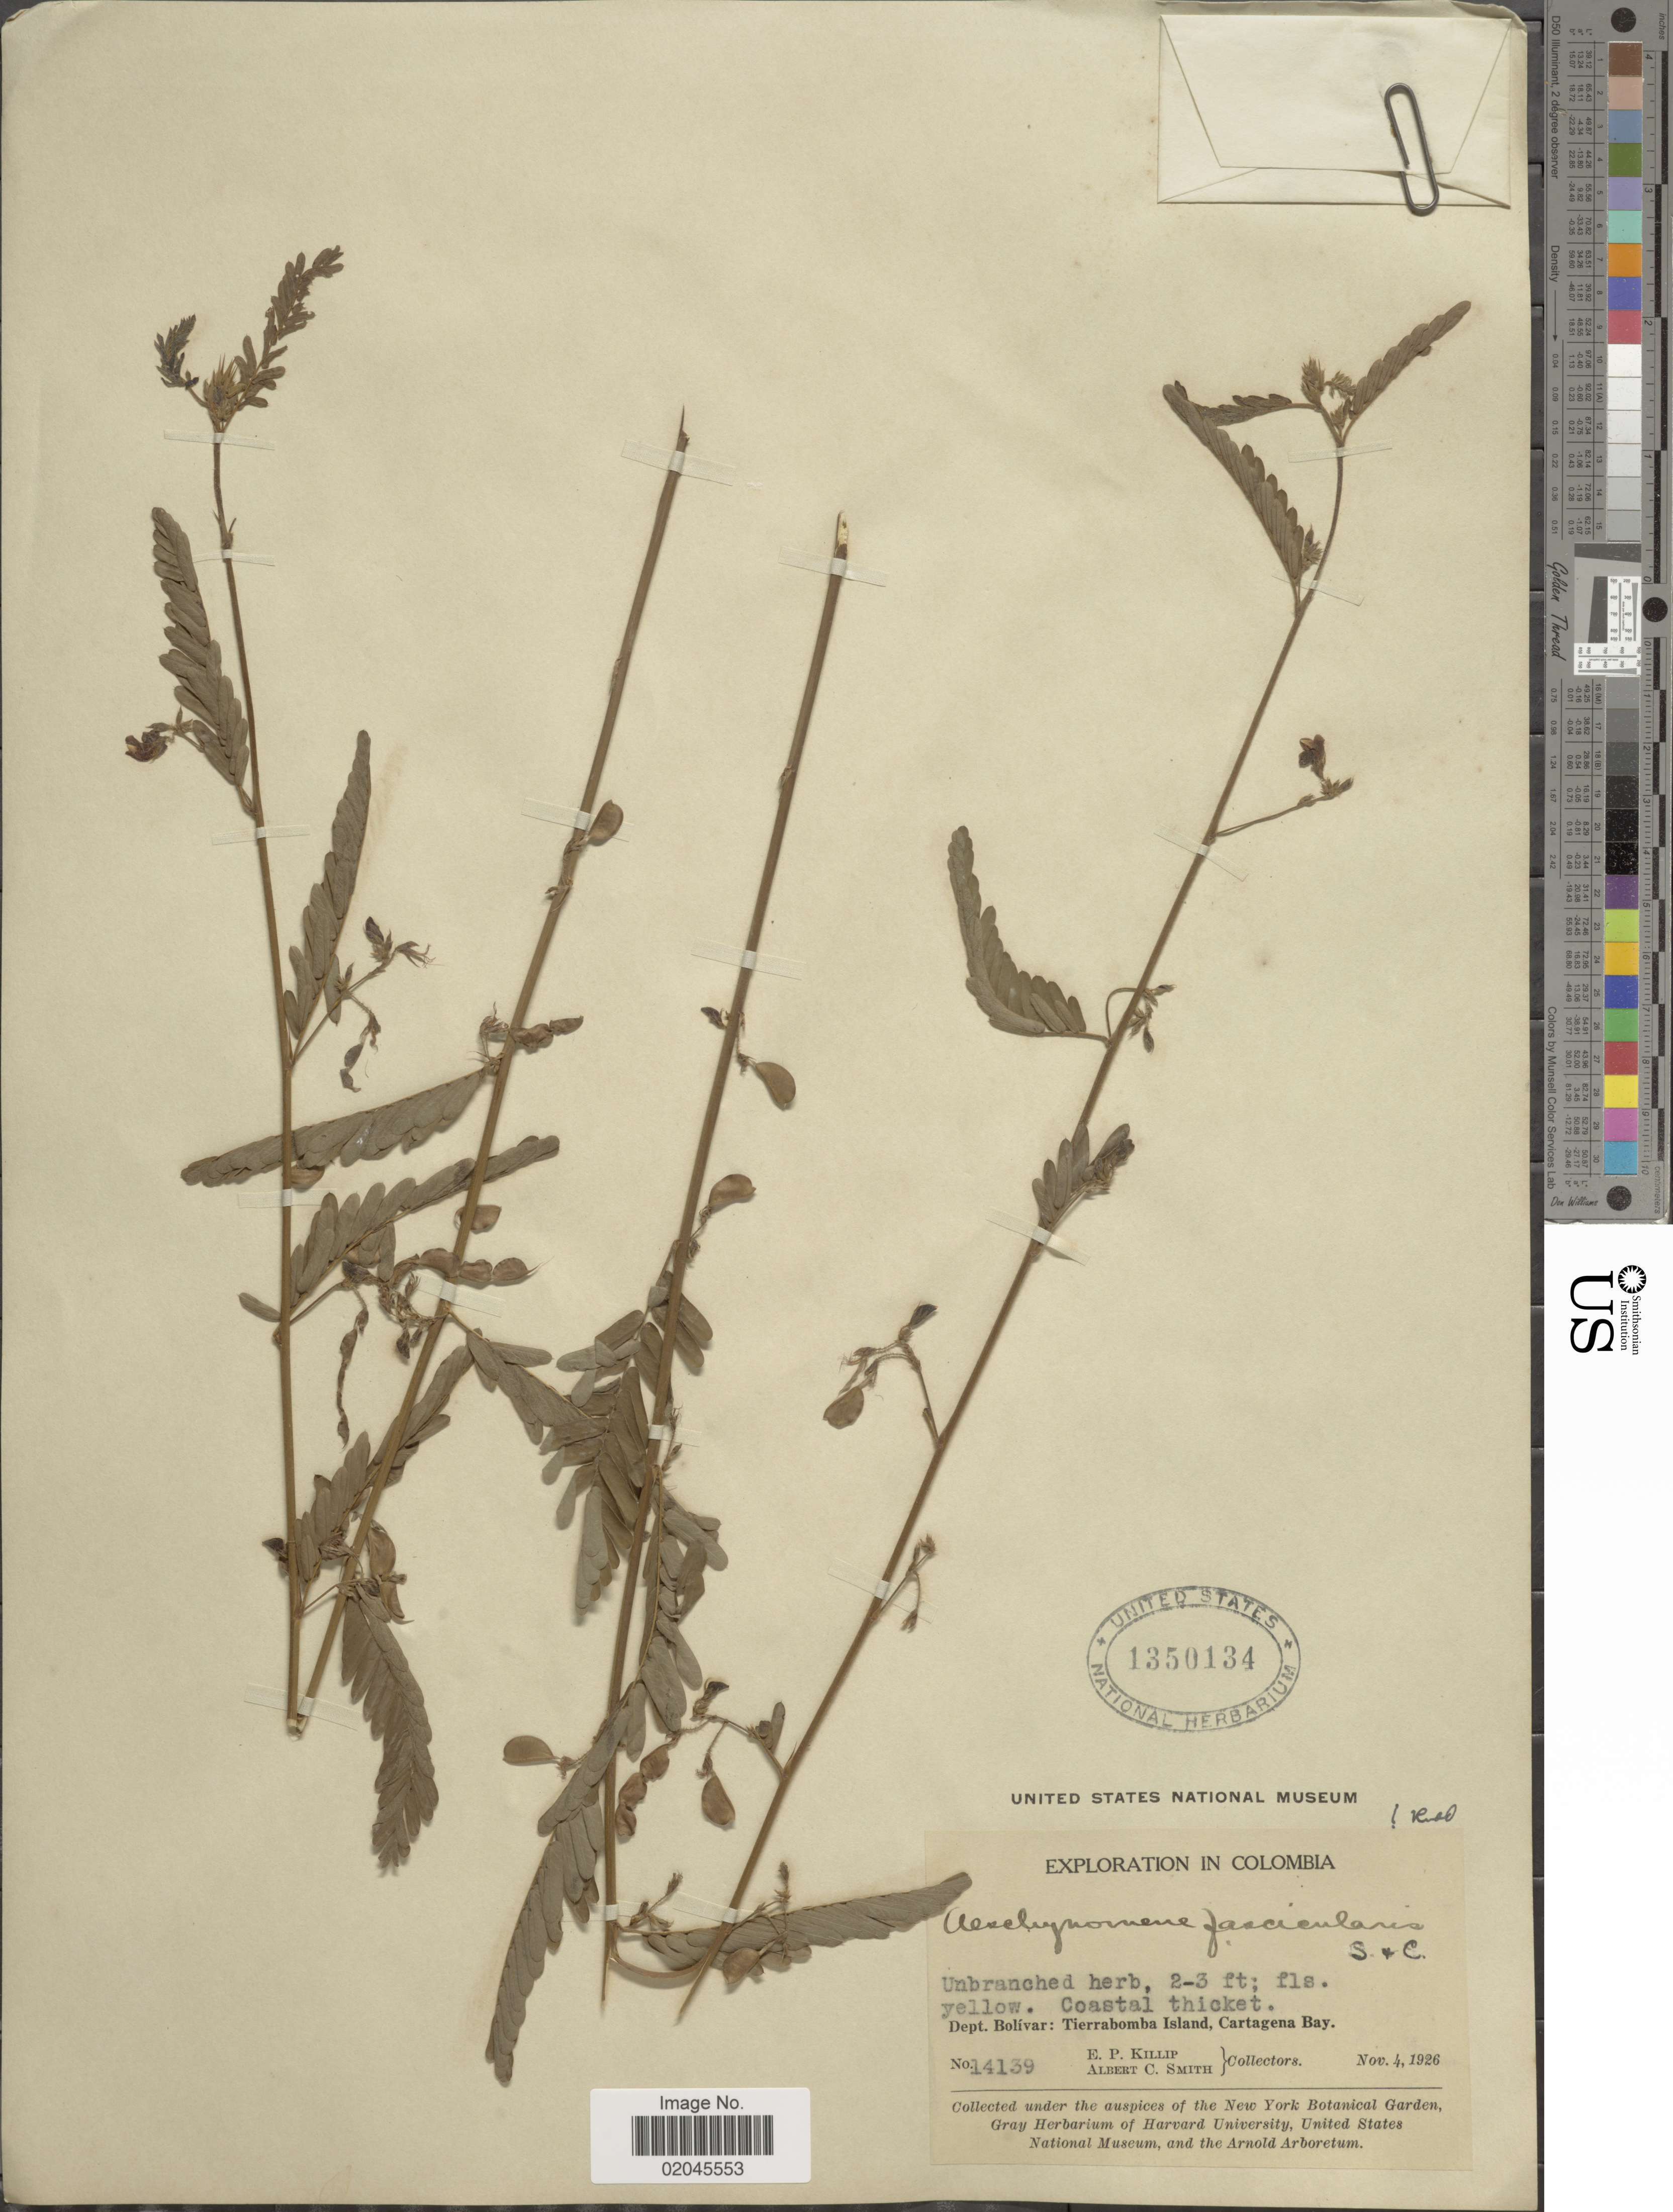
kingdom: Plantae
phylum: Tracheophyta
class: Magnoliopsida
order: Fabales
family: Fabaceae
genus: Aeschynomene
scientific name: Aeschynomene fascicularis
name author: Schltdl. & Cham.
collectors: E. P. Killip & A. C. Smith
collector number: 14139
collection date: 1926-11-04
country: Colombia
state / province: Bolívar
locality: Tierrabomba Island, Cartagena Bay, coastal thicket.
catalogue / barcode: US 1350134